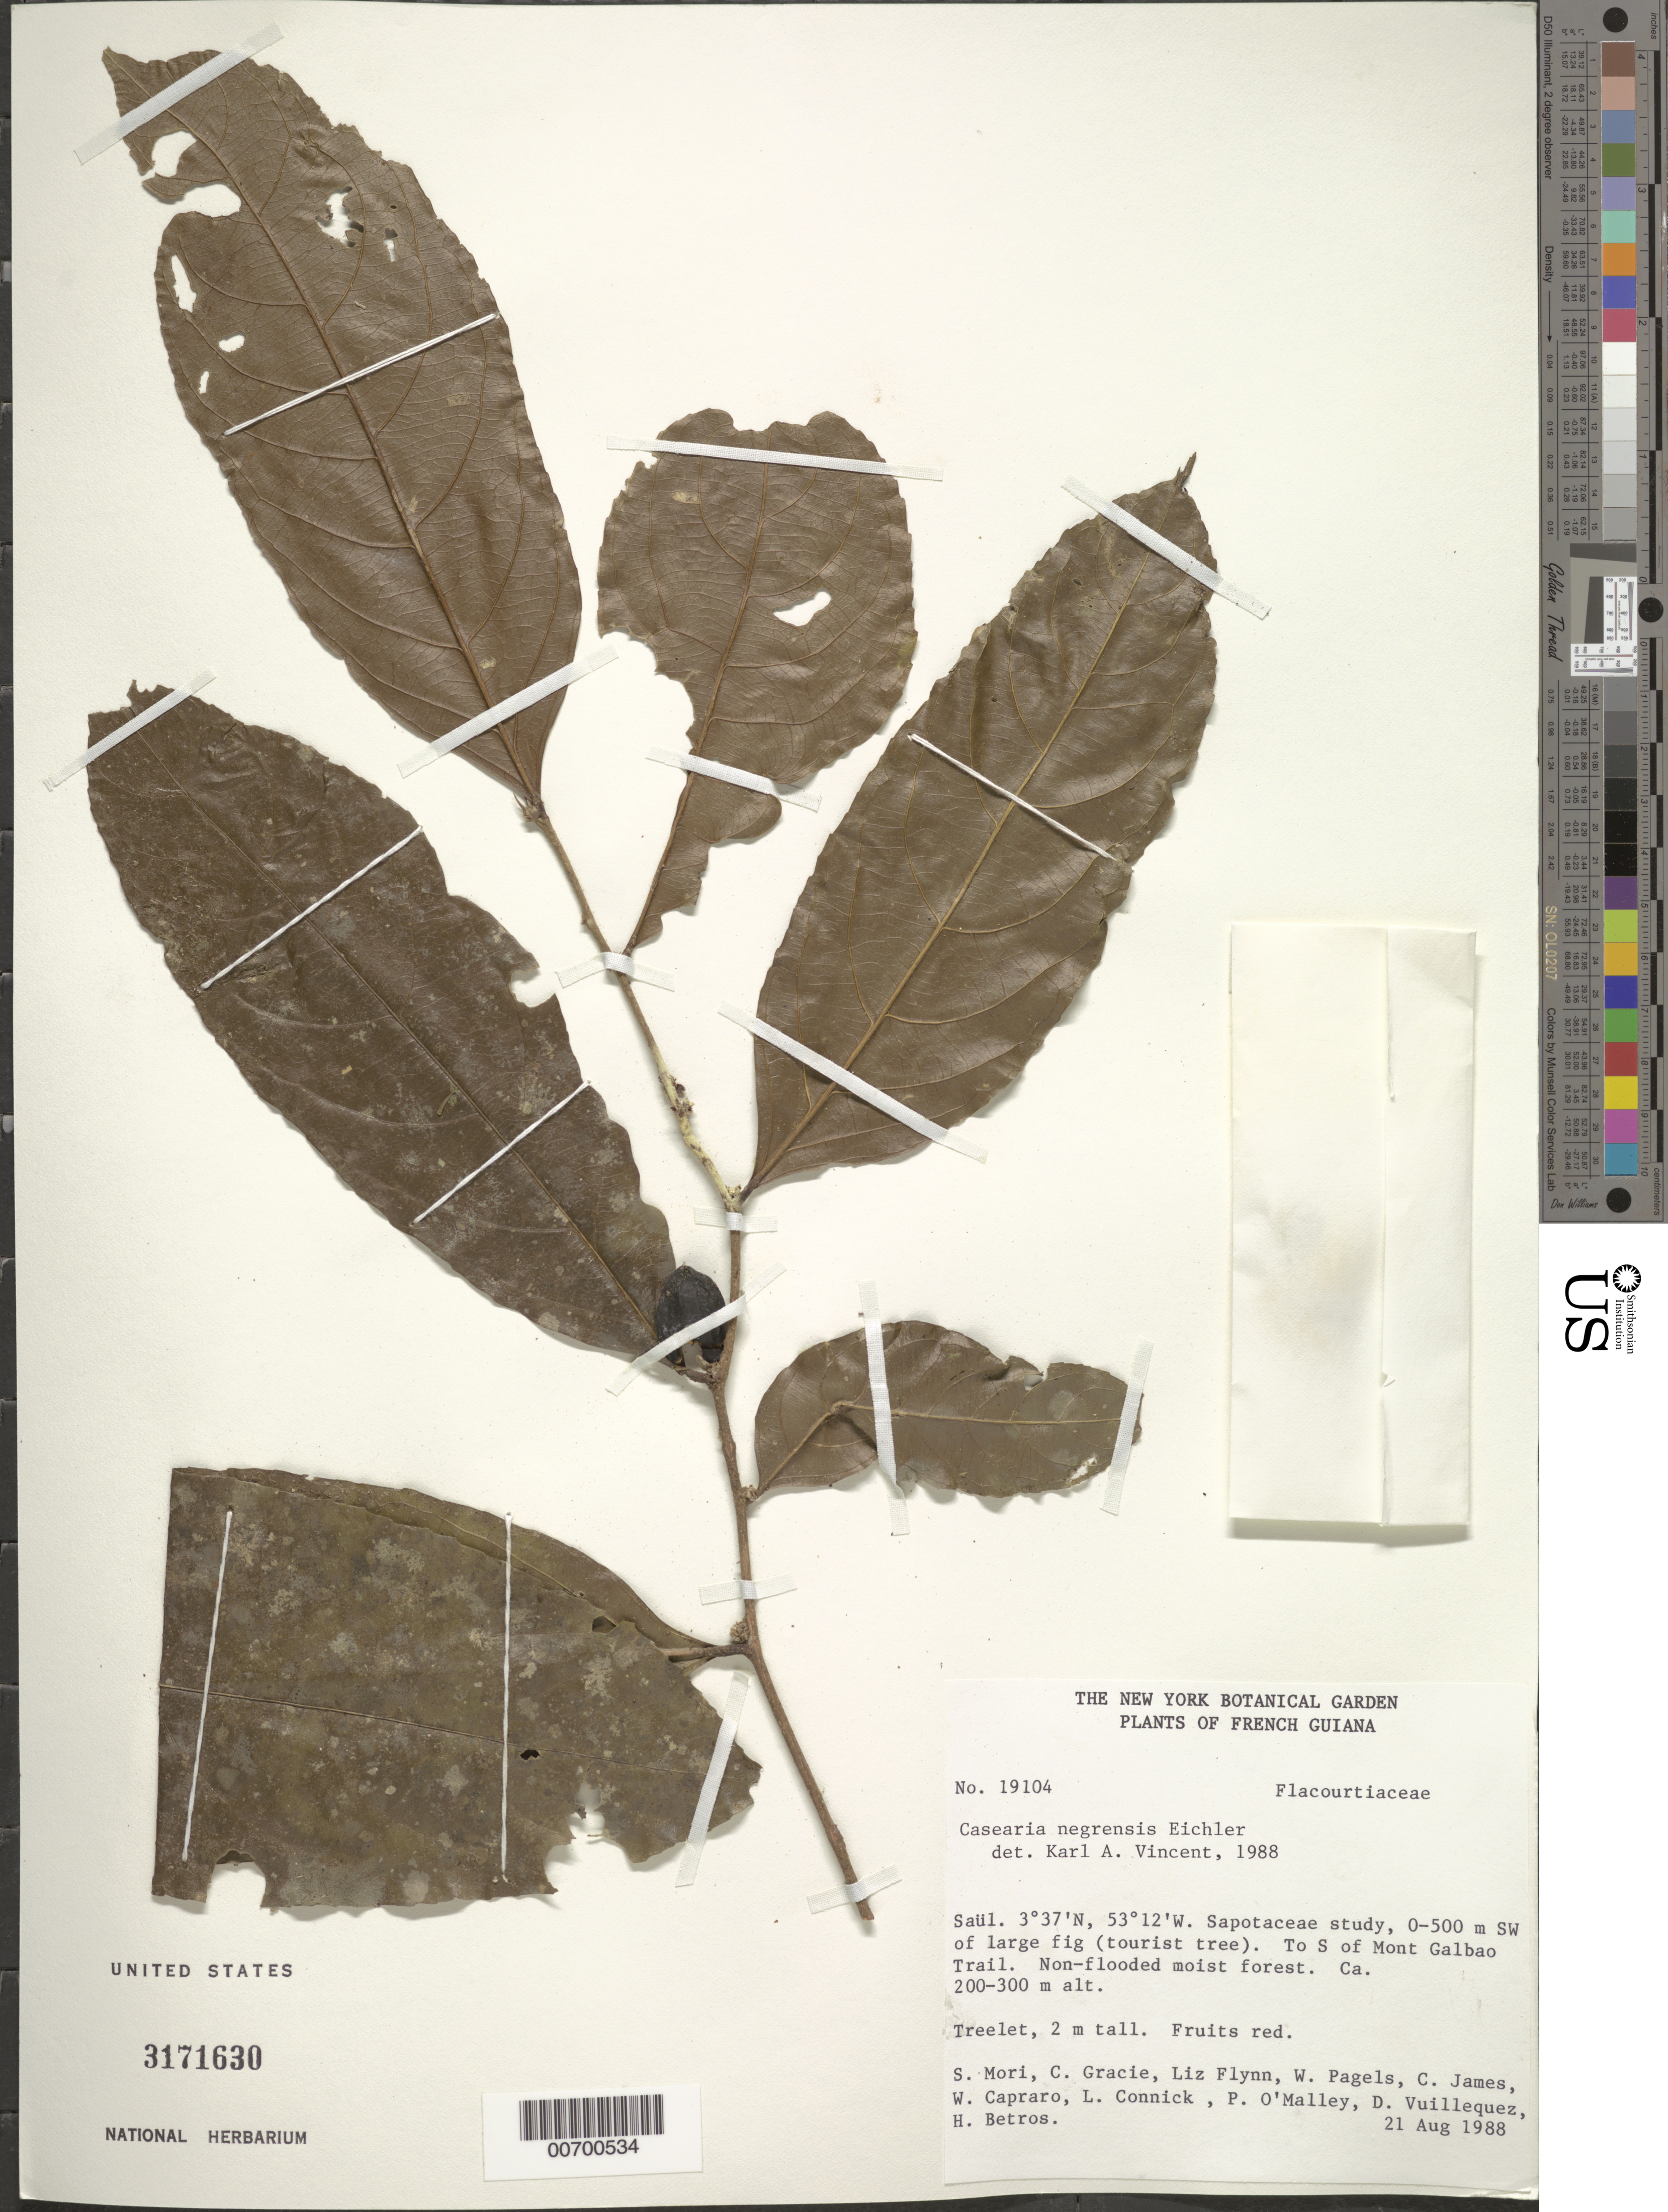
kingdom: Plantae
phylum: Tracheophyta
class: Magnoliopsida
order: Malpighiales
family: Salicaceae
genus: Casearia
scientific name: Casearia negrensis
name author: Eichler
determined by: Vincent, K. A.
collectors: S. Mori, C. A. Gracie, L. Flynn, W. Pagels, C. James, W. Capraro & L. Connick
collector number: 19104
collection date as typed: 21-Aug-88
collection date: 1988-08-21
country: French Guiana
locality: Saül, to S of Mont Galbao Trail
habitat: Non-flooded moist forest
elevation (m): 200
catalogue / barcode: US 3171630